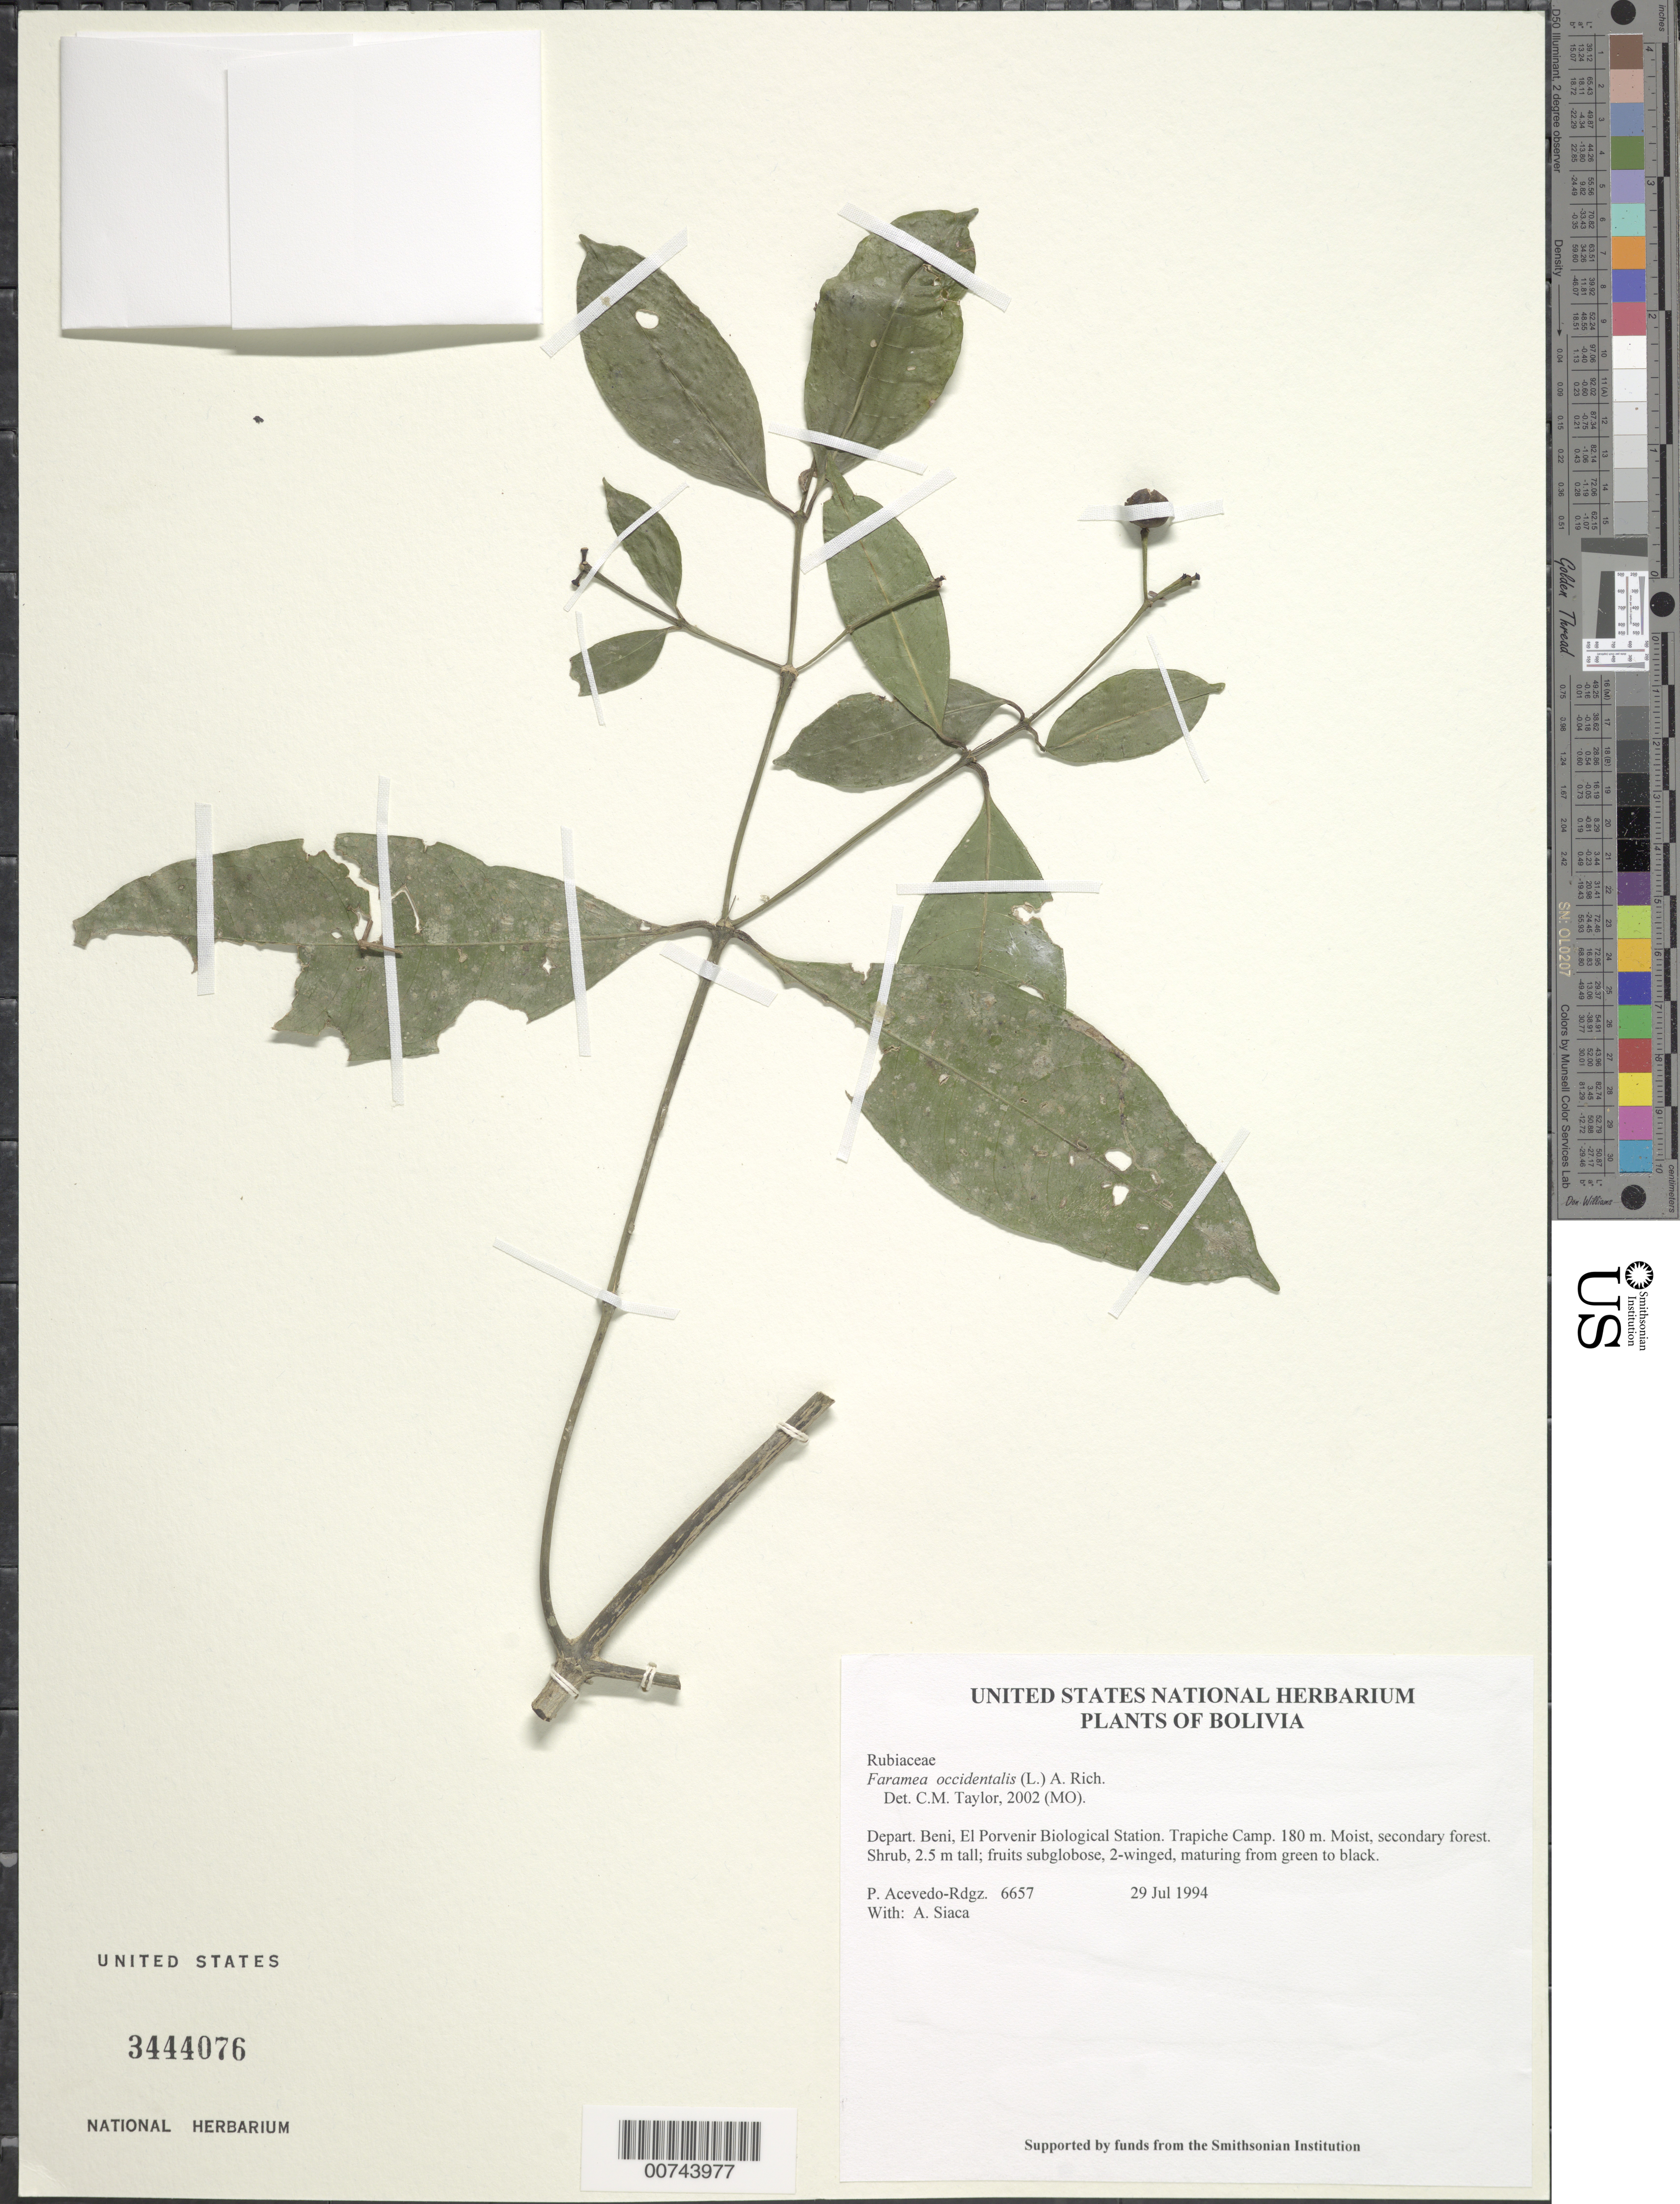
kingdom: Plantae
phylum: Tracheophyta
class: Magnoliopsida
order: Gentianales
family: Rubiaceae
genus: Faramea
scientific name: Faramea occidentalis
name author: (L.) A. Rich.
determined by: Taylor, Charlotte M.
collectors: P. Acevedo-Rodr. & A. Siaca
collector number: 6657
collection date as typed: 29 Jul 1994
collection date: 1994-07-29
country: Bolivia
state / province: Beni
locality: Depart. Beni, El Porvenir Biological Station. Trapiche Camp.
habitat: Moist, secondary forest.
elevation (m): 180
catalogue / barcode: US 3444076